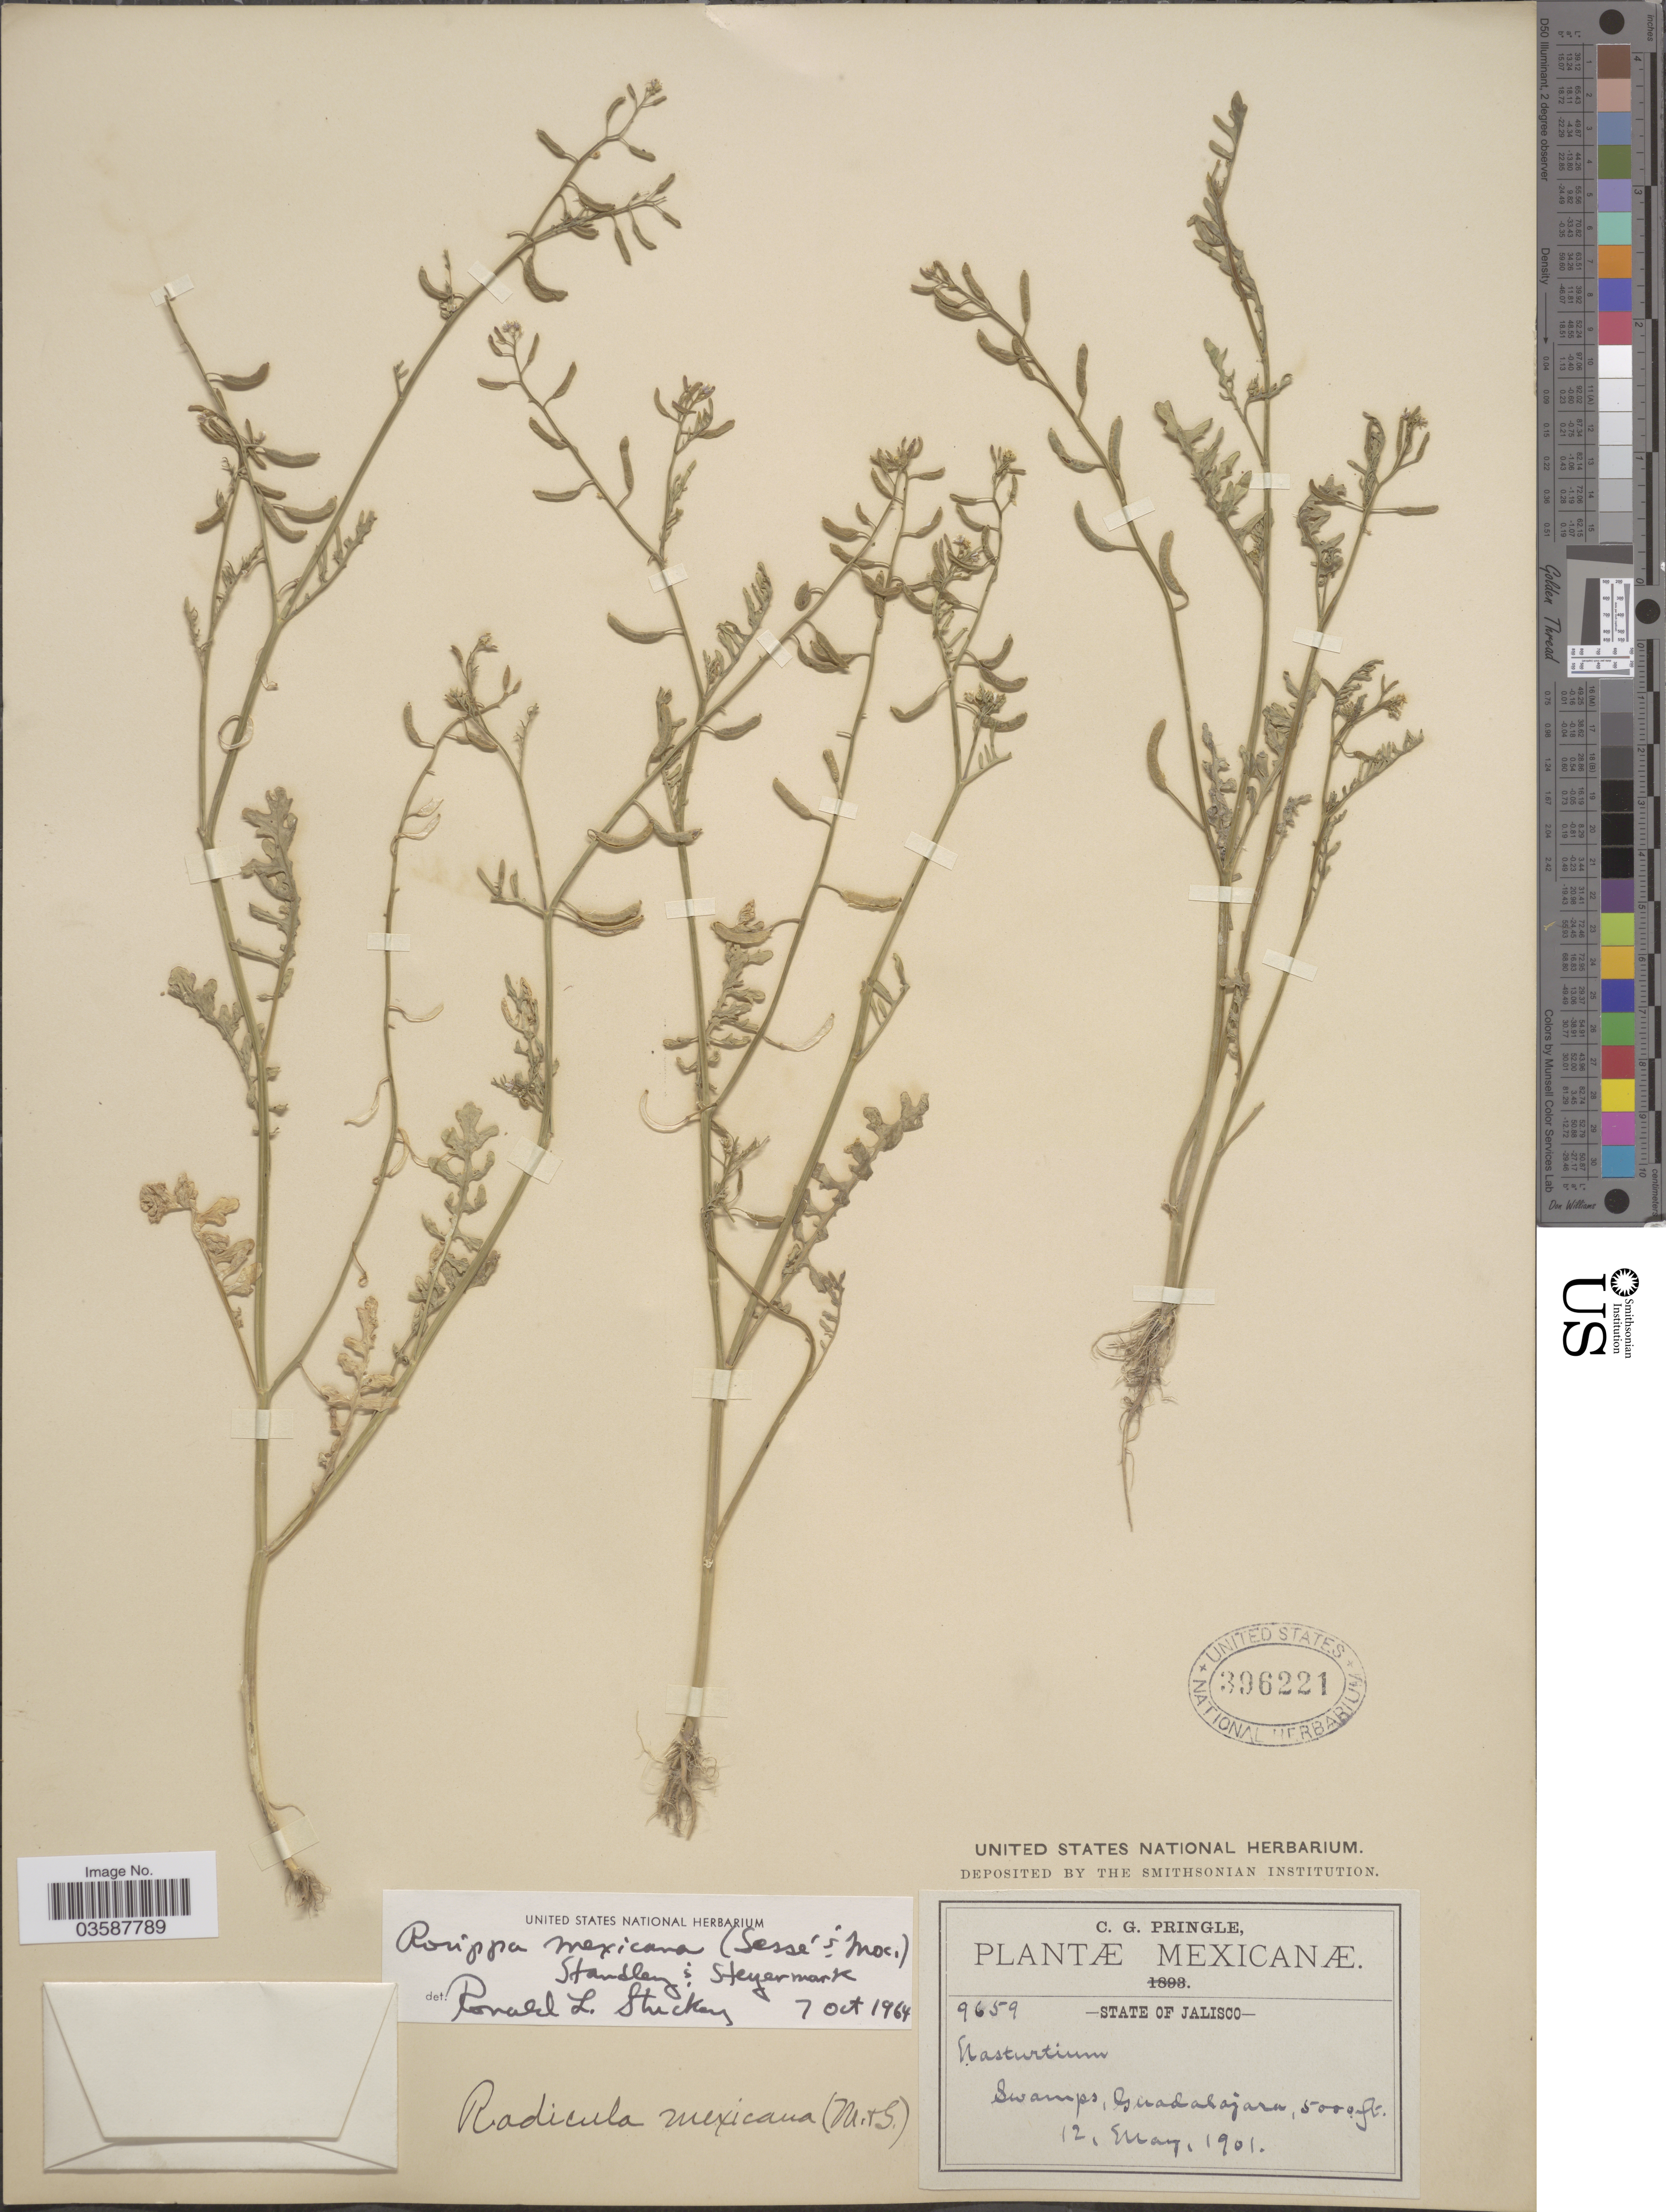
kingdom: Plantae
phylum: Tracheophyta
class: Magnoliopsida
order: Brassicales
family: Brassicaceae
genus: Rorippa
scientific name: Rorippa mexicana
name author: (Moc.) Standl. & Steyerm.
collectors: C. G. Pringle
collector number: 9659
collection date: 1901-05-12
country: Mexico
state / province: Jalisco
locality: Swamps, Guadalajara.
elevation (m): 1524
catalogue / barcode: US 396221